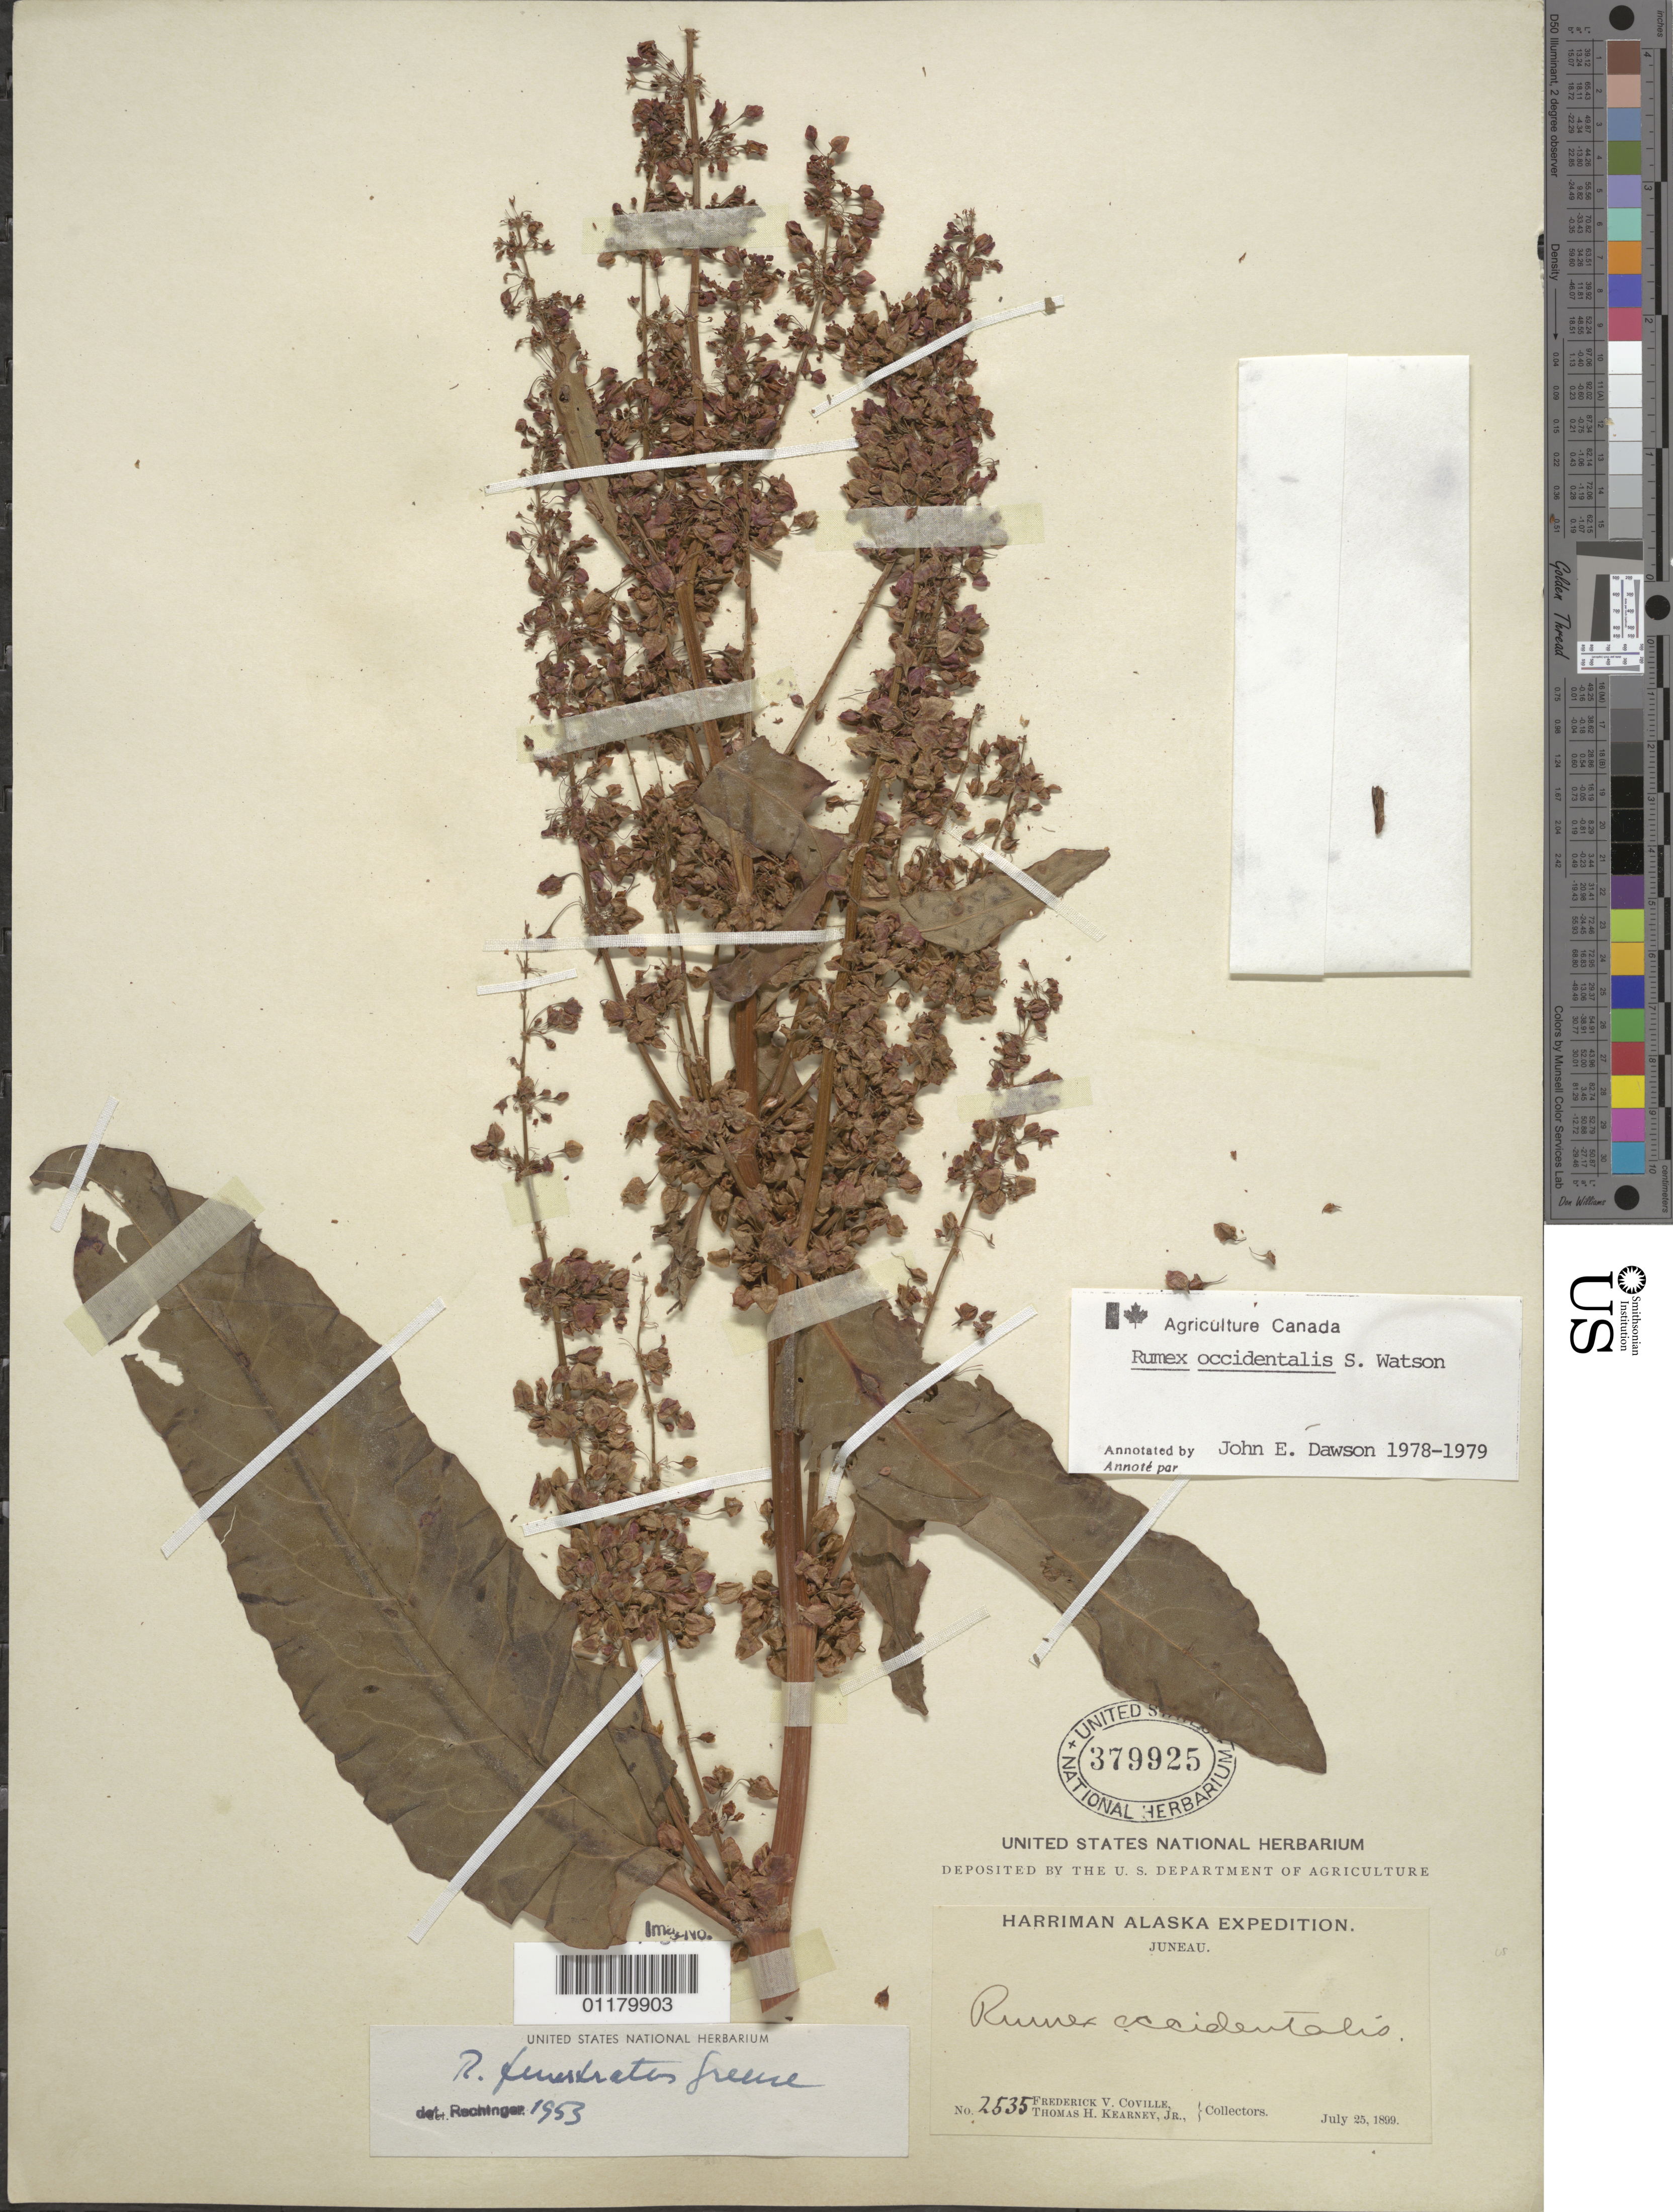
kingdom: Plantae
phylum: Tracheophyta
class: Magnoliopsida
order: Caryophyllales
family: Polygonaceae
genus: Rumex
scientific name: Rumex occidentalis var. occidentalis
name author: S. Watson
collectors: F. V. Coville & T. H. Kearney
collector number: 2535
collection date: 1899-07-25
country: United States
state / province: Alaska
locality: Juneau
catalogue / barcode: US 379925